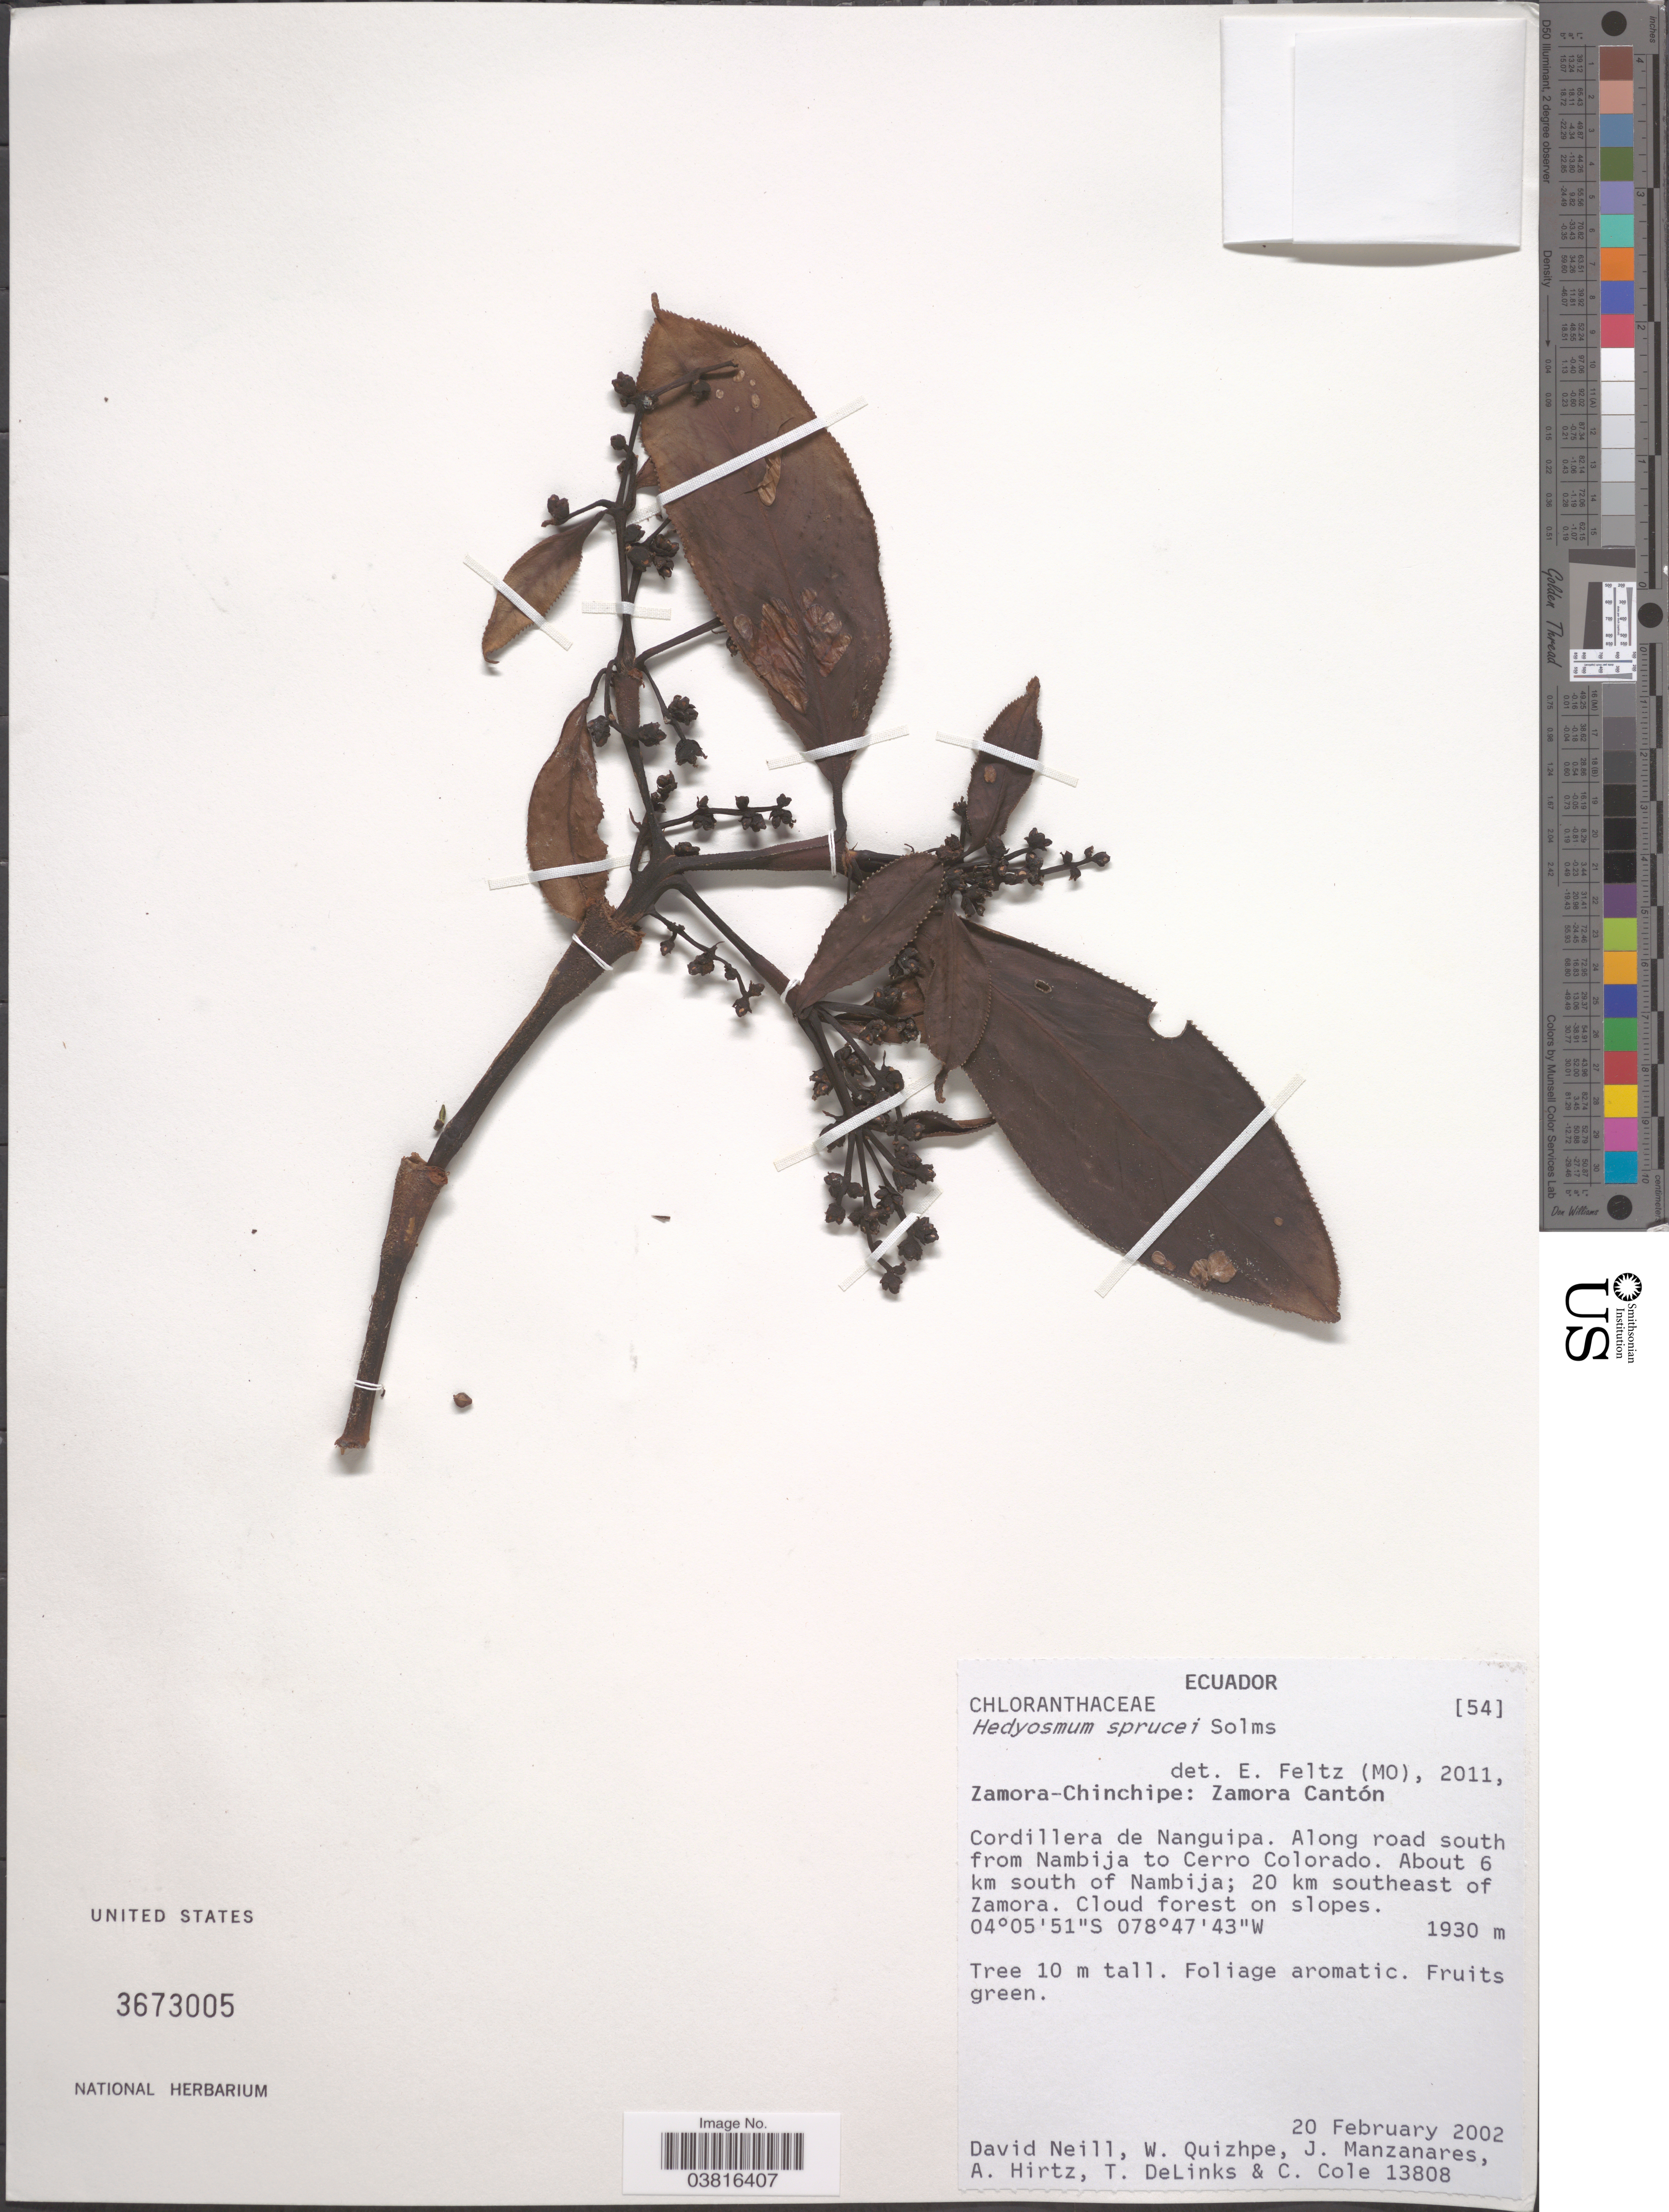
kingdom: Plantae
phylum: Tracheophyta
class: Magnoliopsida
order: Chloranthales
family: Chloranthaceae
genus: Hedyosmum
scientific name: Hedyosmum sprucei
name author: Solms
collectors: D. Neill, W. Quizhpe, J. Manzanares, A. Hirtz & et al.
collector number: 13808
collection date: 2002-02-20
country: Ecuador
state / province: Zamora-Chinchipe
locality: Zamora Cantón. Cordillera de Nanguipa. Along road south from Nambija to Cerro Colorado. About 6 km south of Nambija; 20 km southeast of Zamora.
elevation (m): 1930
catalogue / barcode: US 3673005